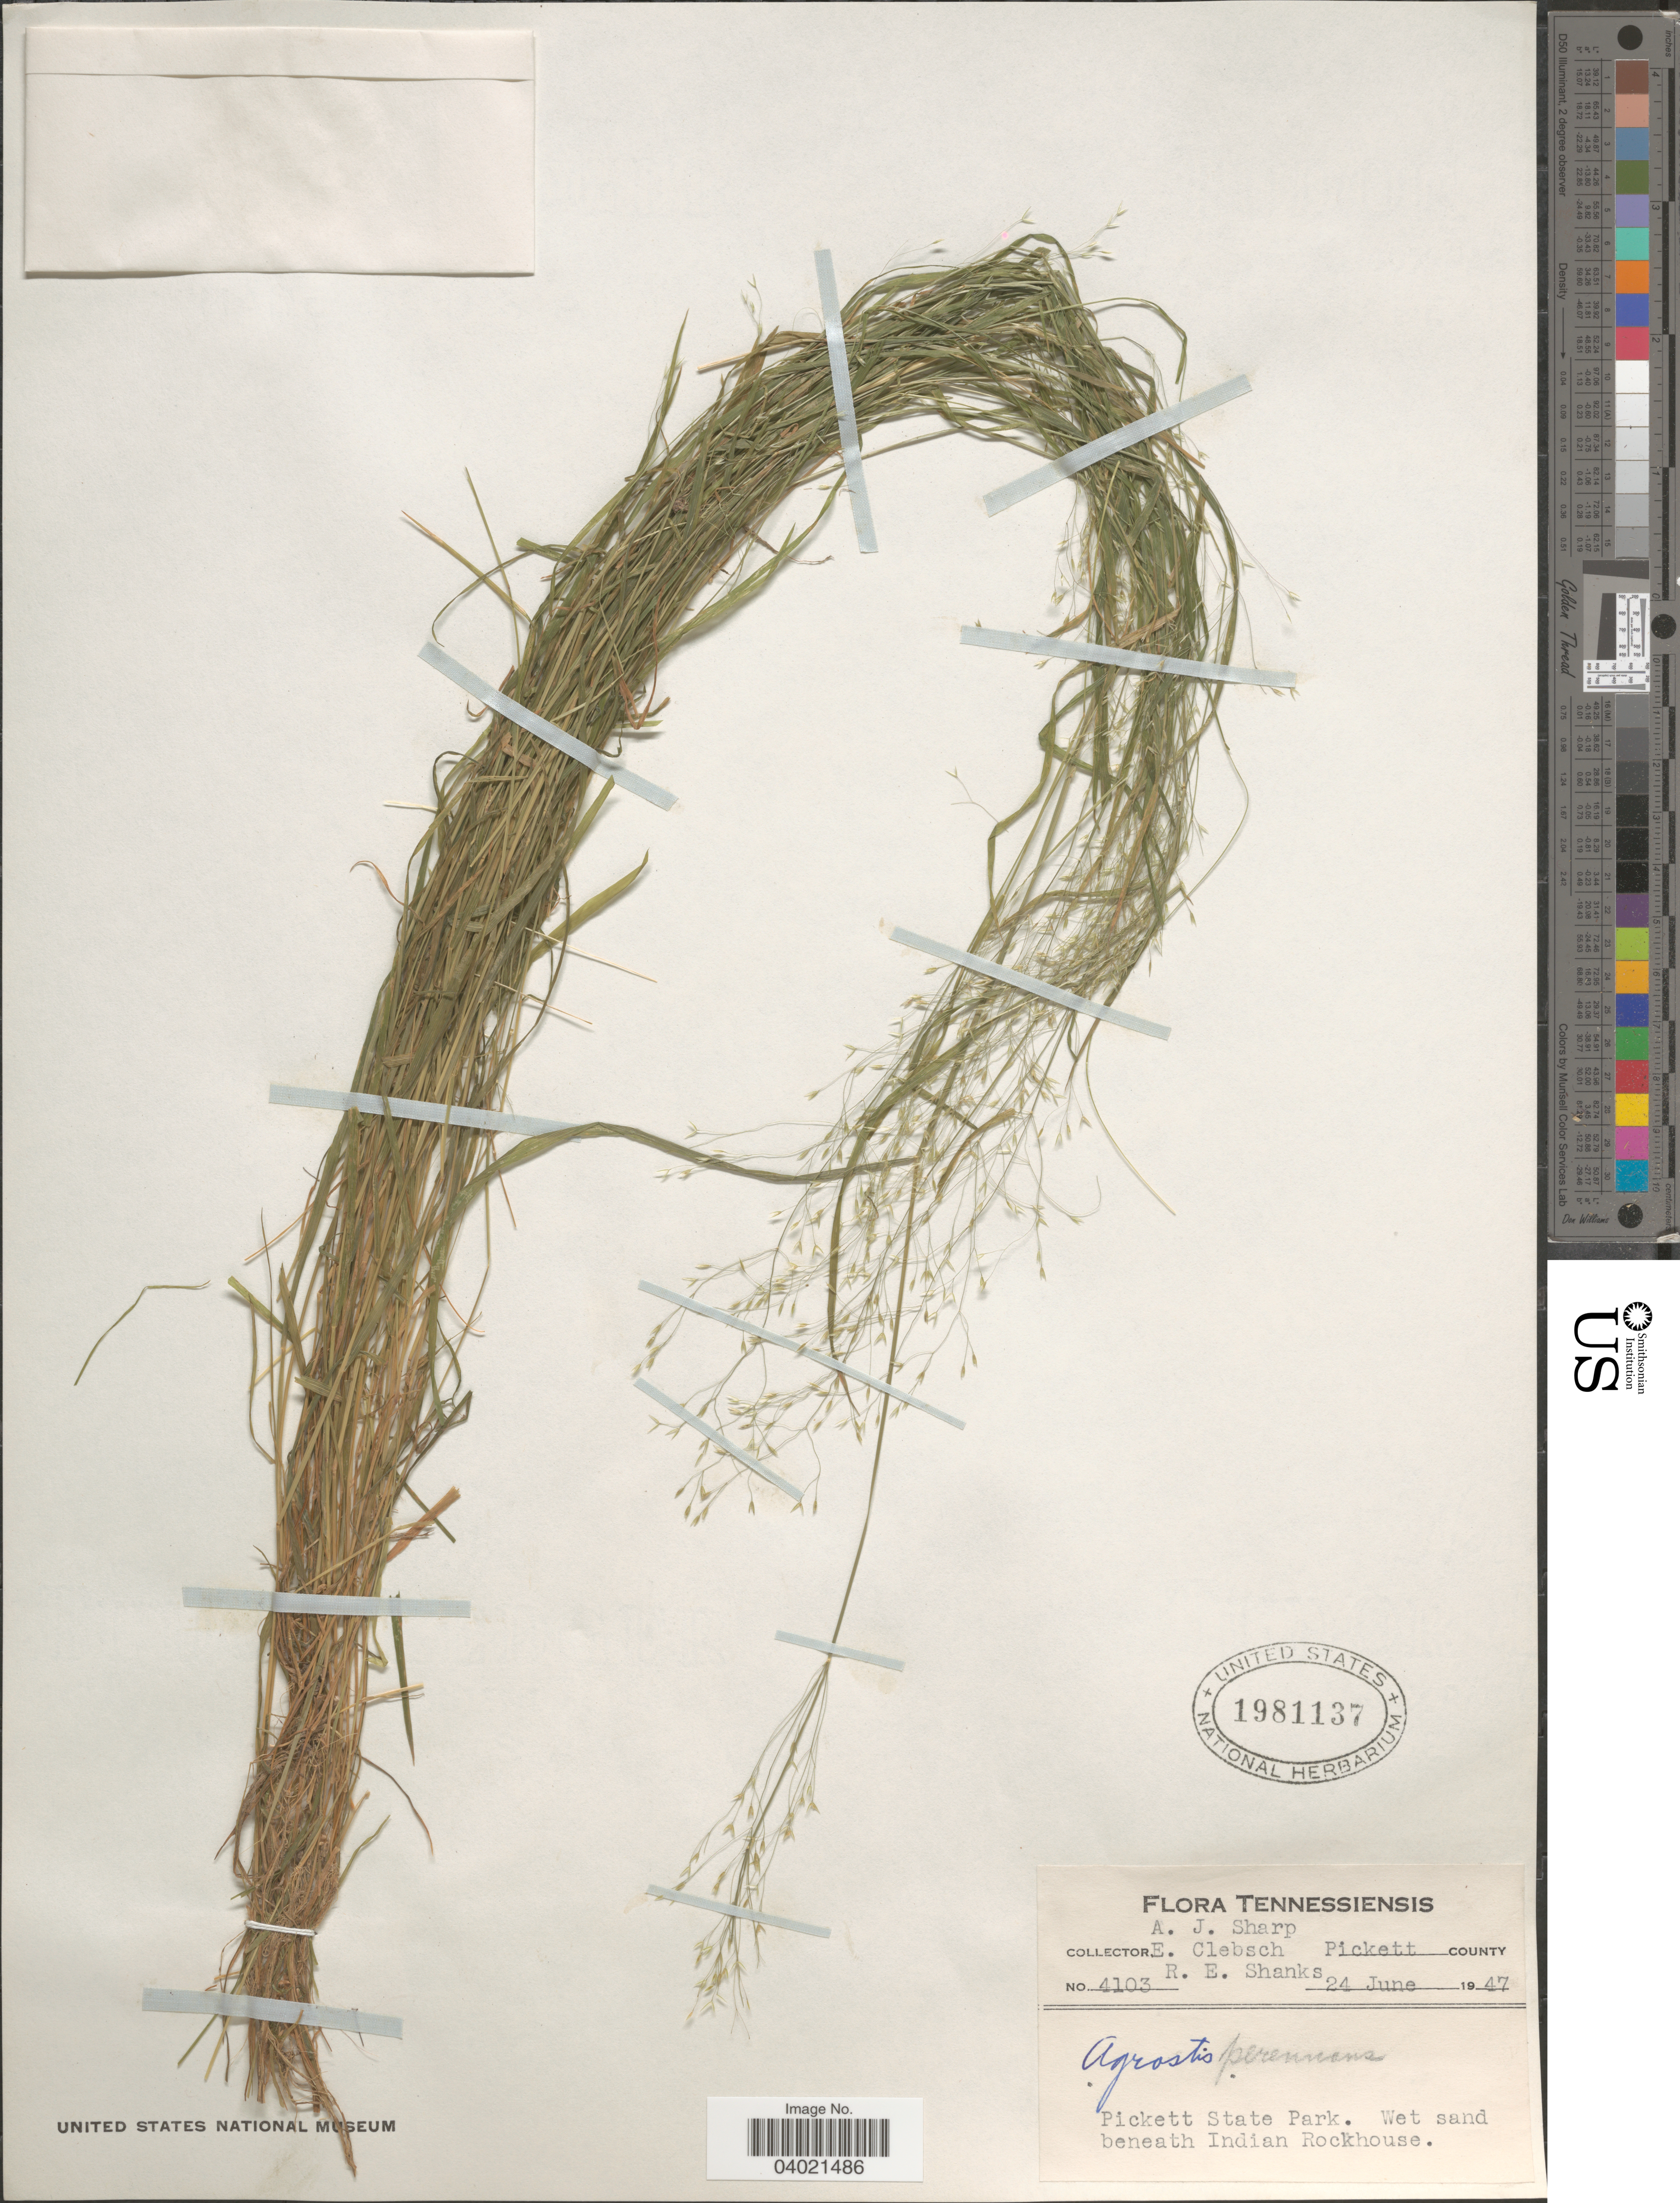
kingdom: Plantae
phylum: Tracheophyta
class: Liliopsida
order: Poales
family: Poaceae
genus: Agrostis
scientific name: Agrostis perennans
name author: (Walter) Tuck.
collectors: A. J. Sharp, E. Clebsch & R. Shanks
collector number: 4103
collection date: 1947-06-24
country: United States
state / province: Tennessee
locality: Pickett county. Pickett State Park. Wet sand beneath Indian Rockhouse.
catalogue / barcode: US 1981137